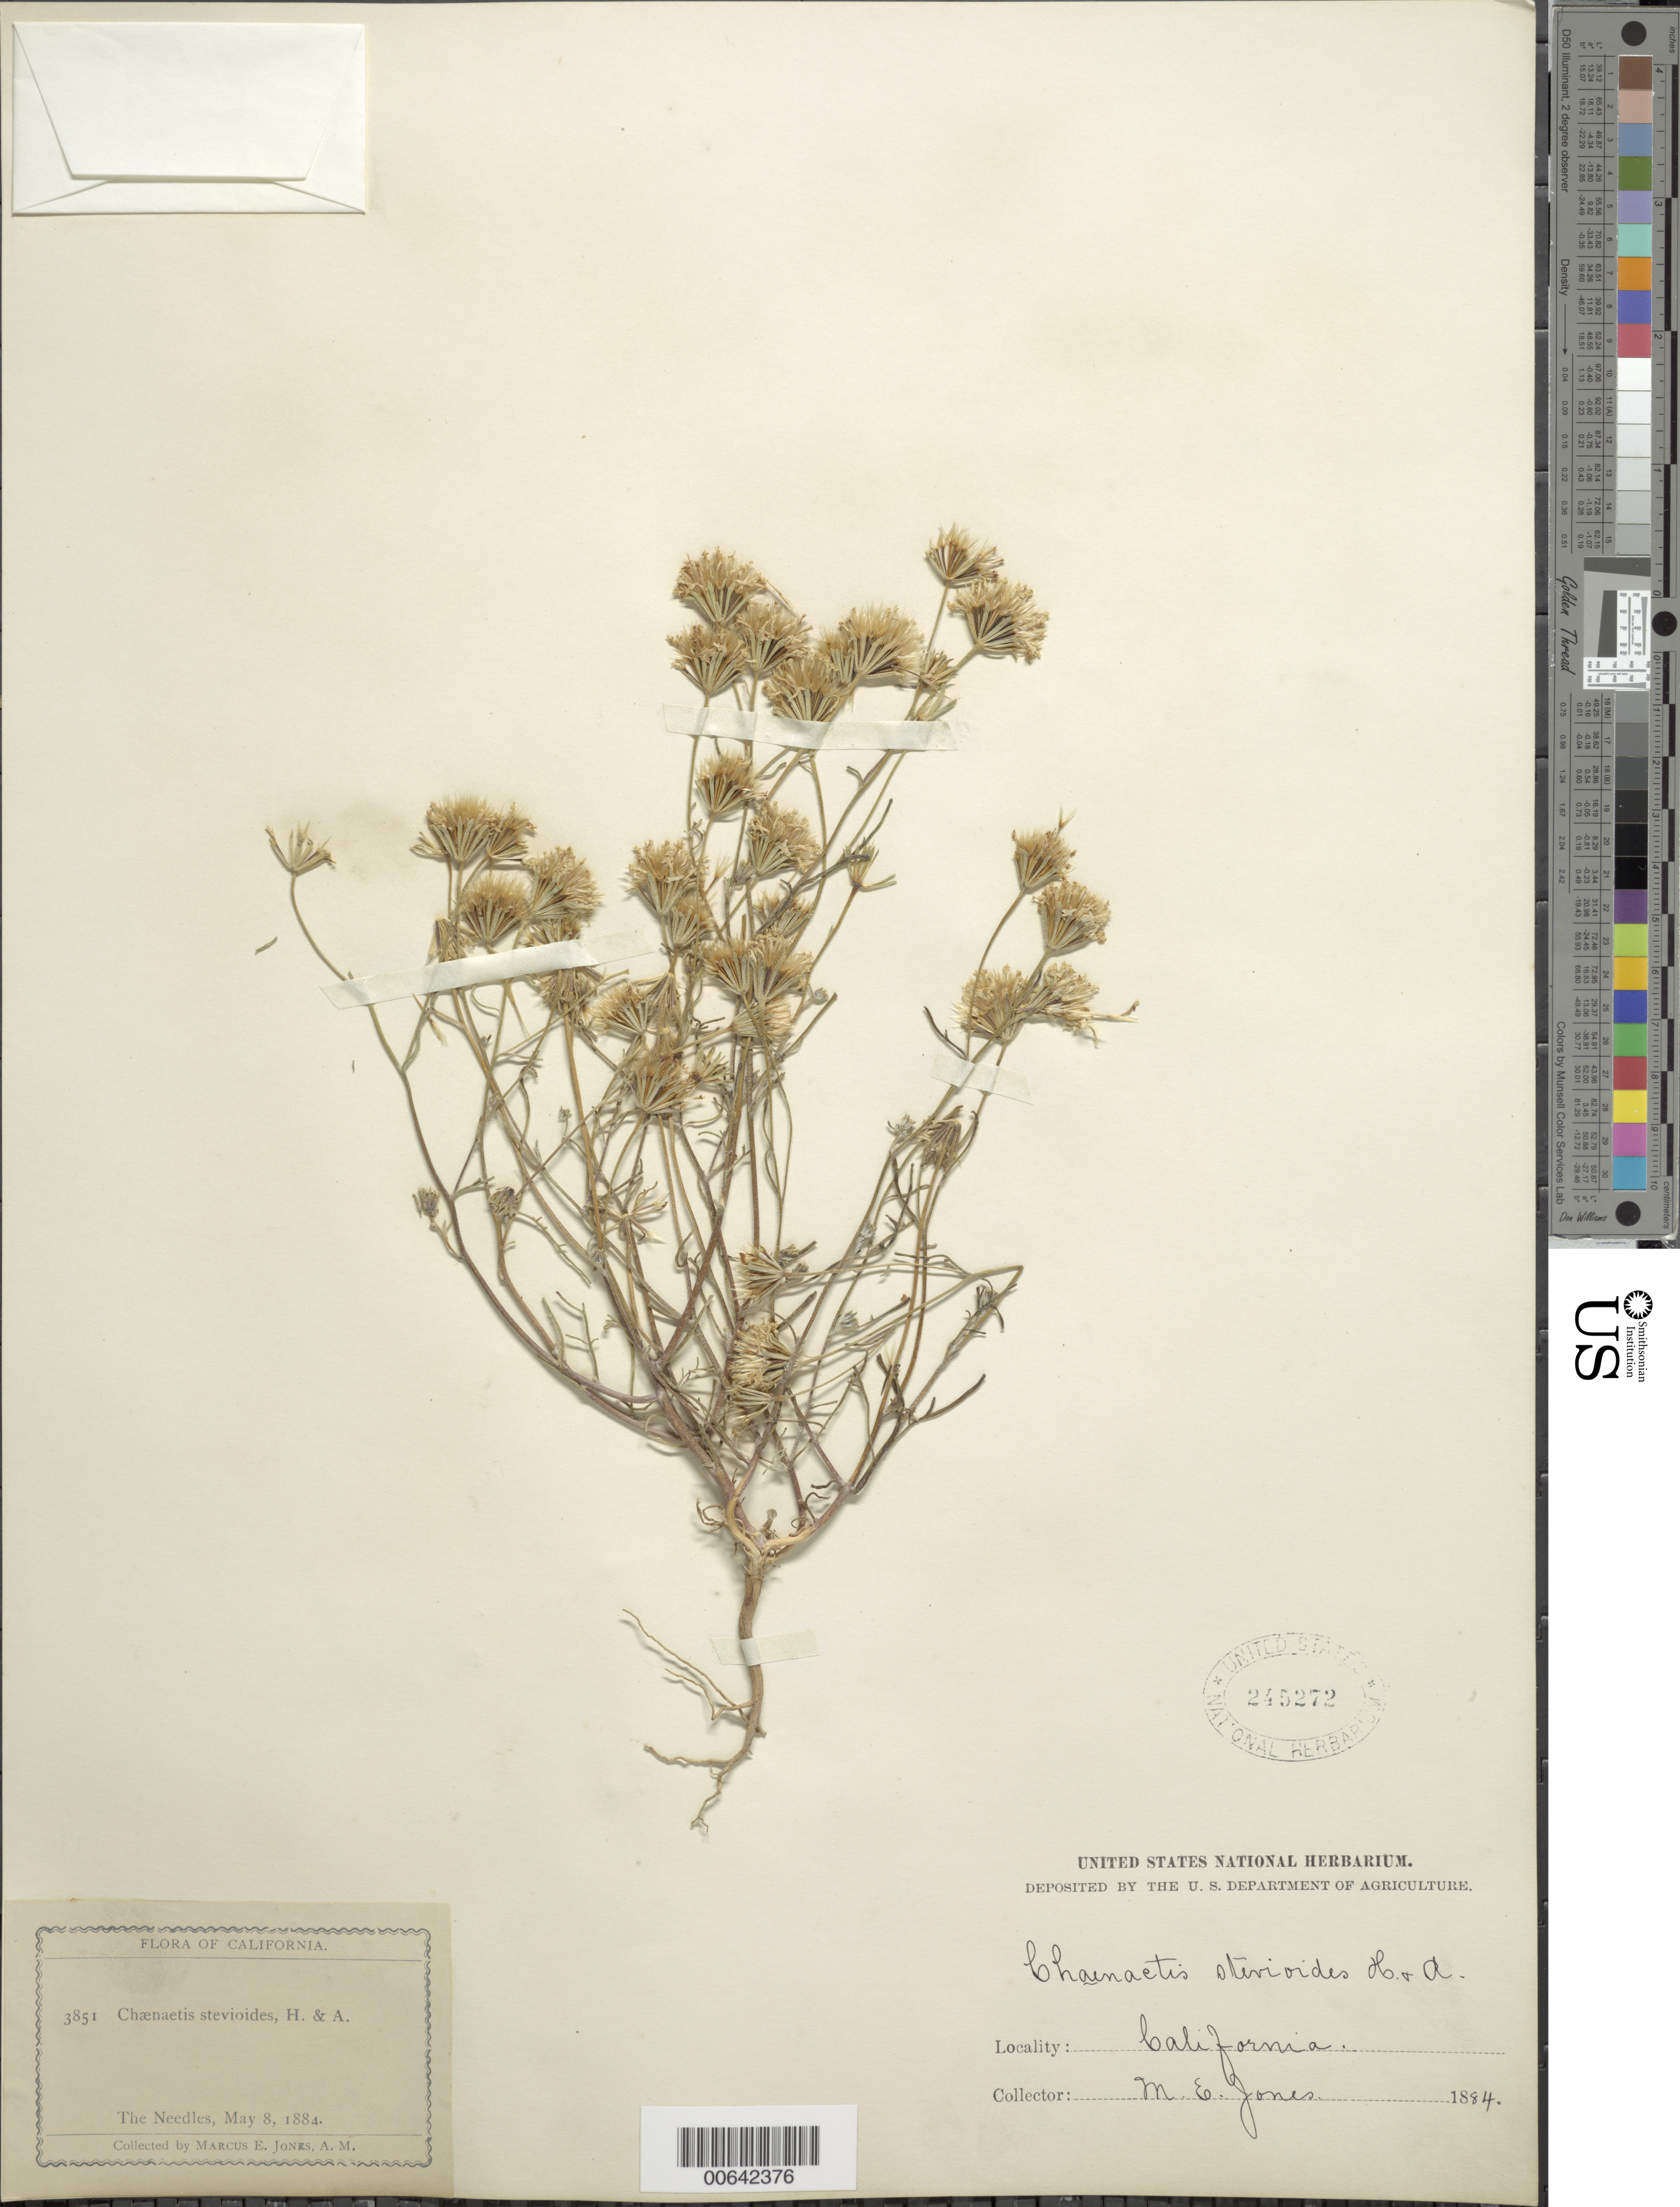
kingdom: Plantae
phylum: Tracheophyta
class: Magnoliopsida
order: Asterales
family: Asteraceae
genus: Chaenactis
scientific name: Chaenactis stevioides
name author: Hook. & Arn.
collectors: M. E. Jones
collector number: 3851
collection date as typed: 08 May 1884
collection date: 1884-05-08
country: United States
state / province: California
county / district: San Bernardino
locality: The Needles.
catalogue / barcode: US 245272